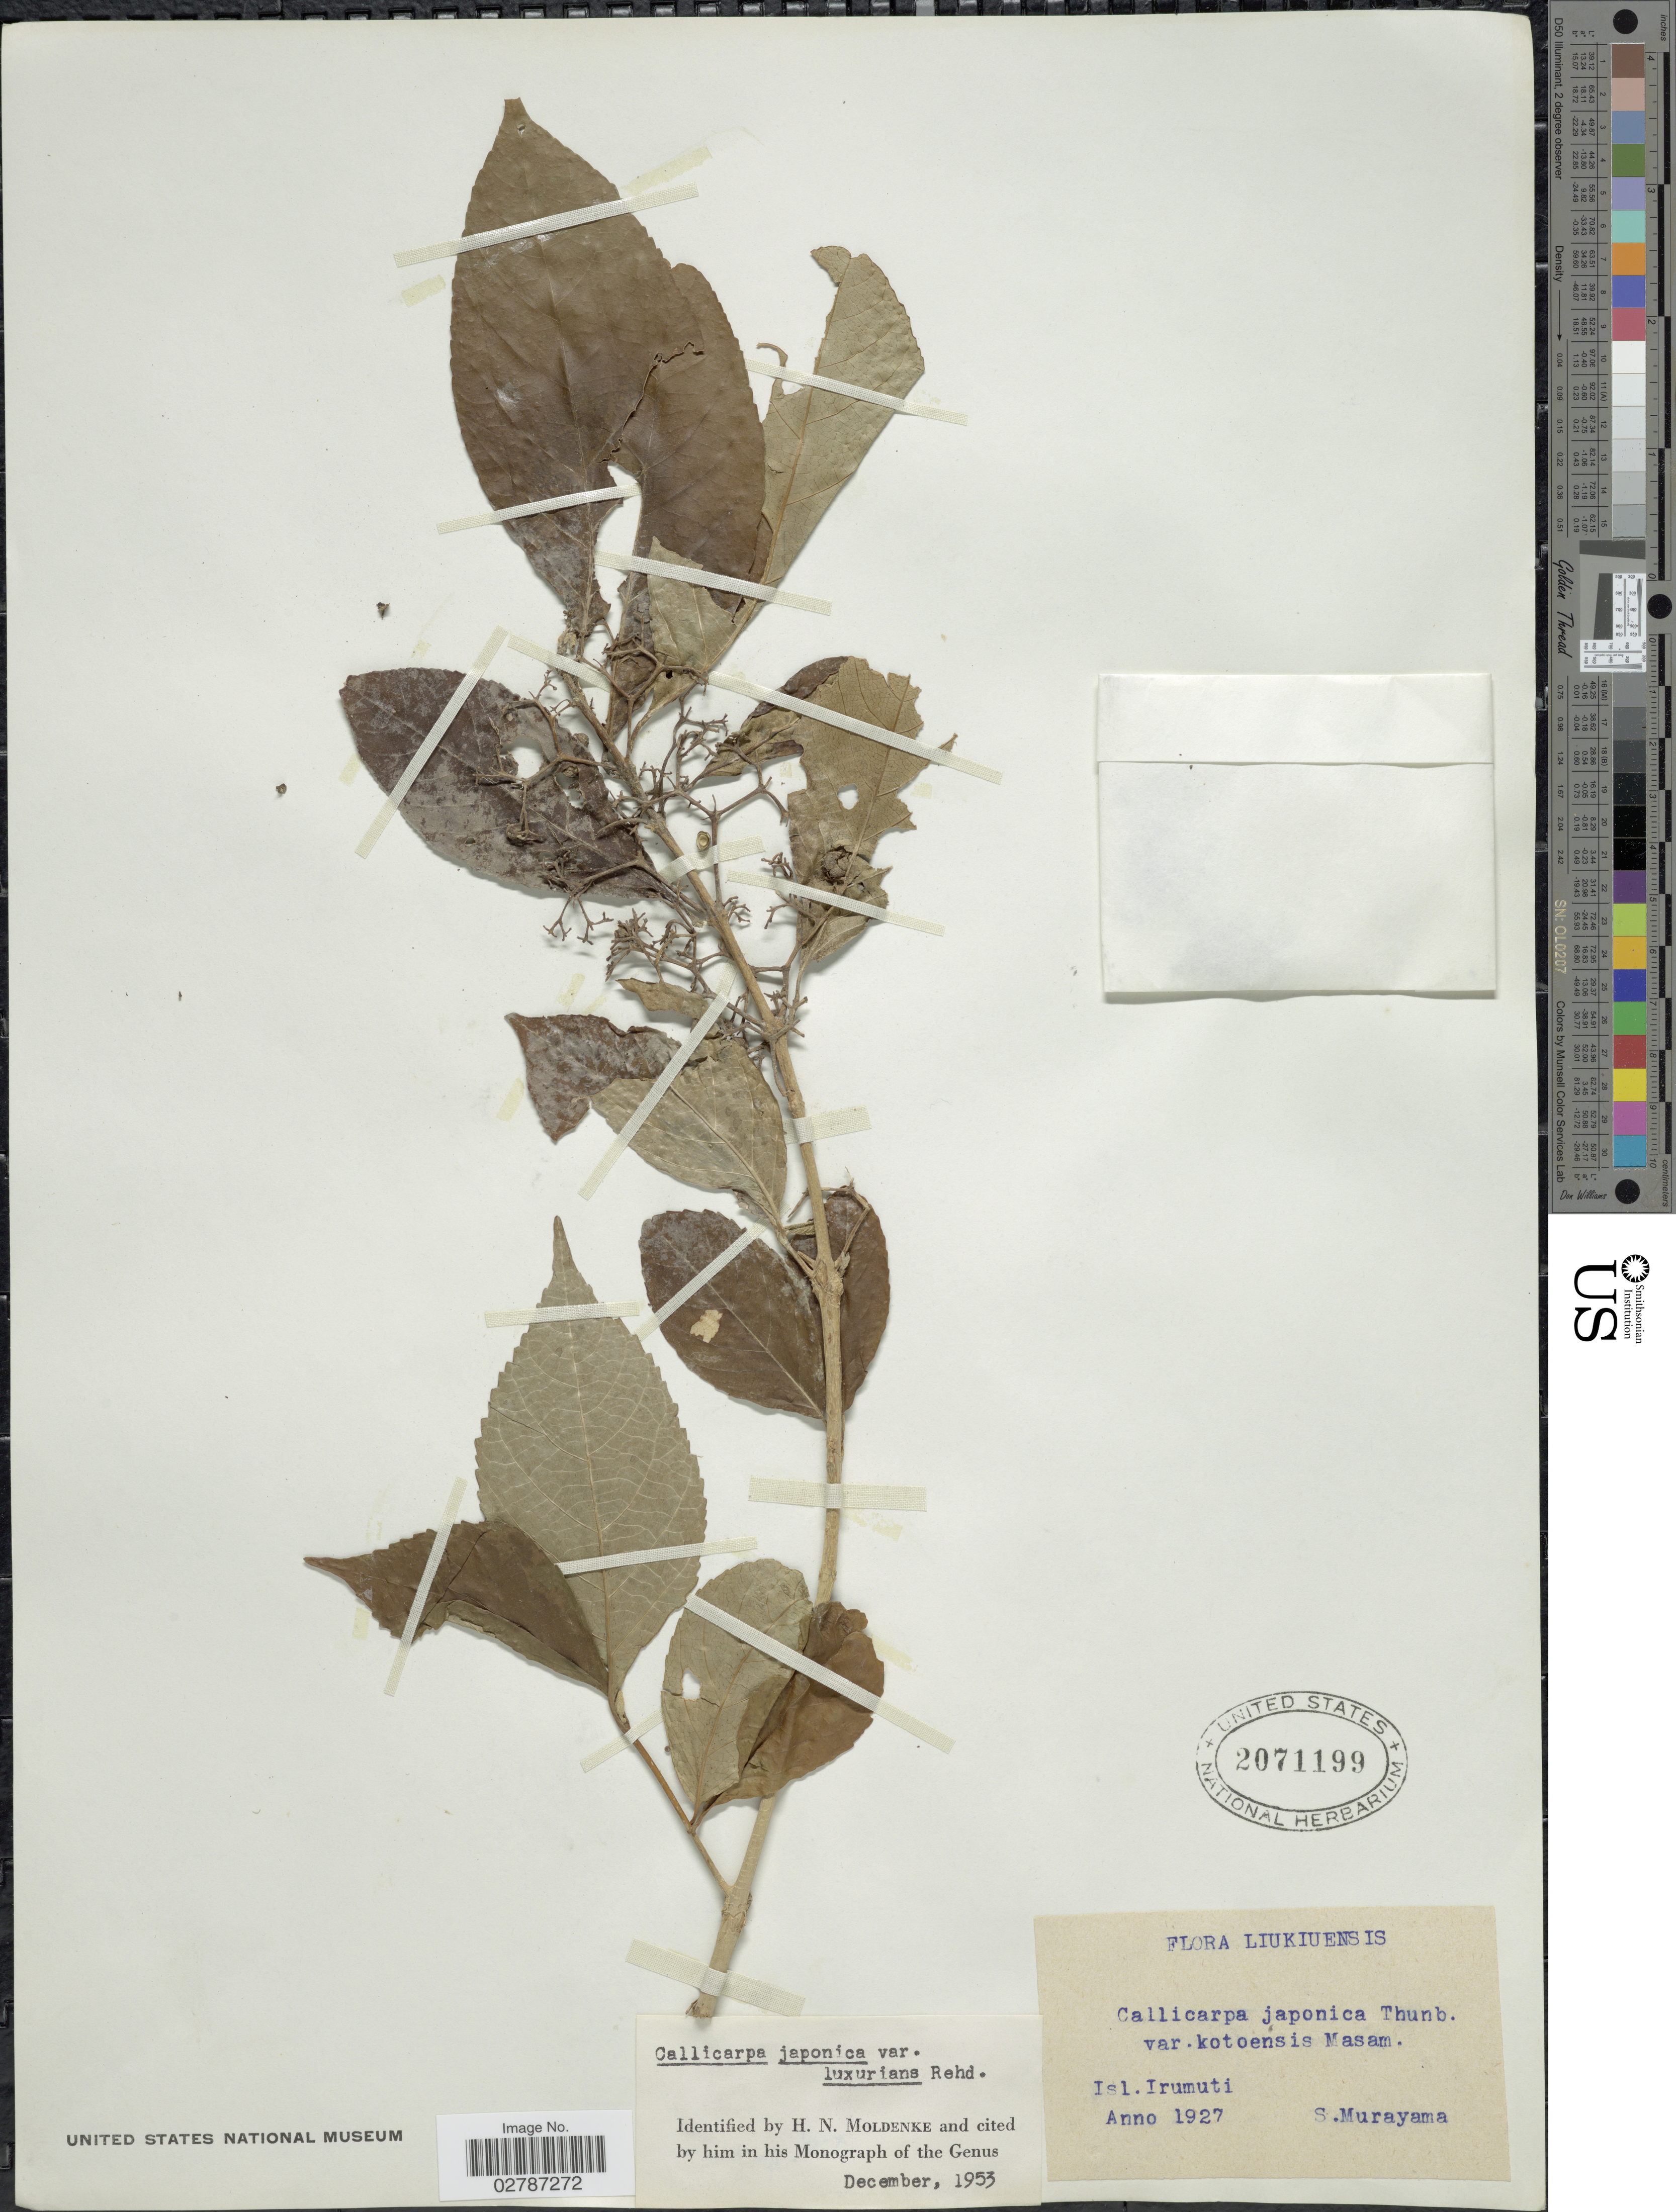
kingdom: Plantae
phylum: Tracheophyta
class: Magnoliopsida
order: Lamiales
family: Lamiaceae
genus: Callicarpa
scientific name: Callicarpa japonica var. luxurians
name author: Rehder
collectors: S. Murayama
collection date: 1927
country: Japan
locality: Liukiuensis. Isl. Irumuti.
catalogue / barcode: US 2071199